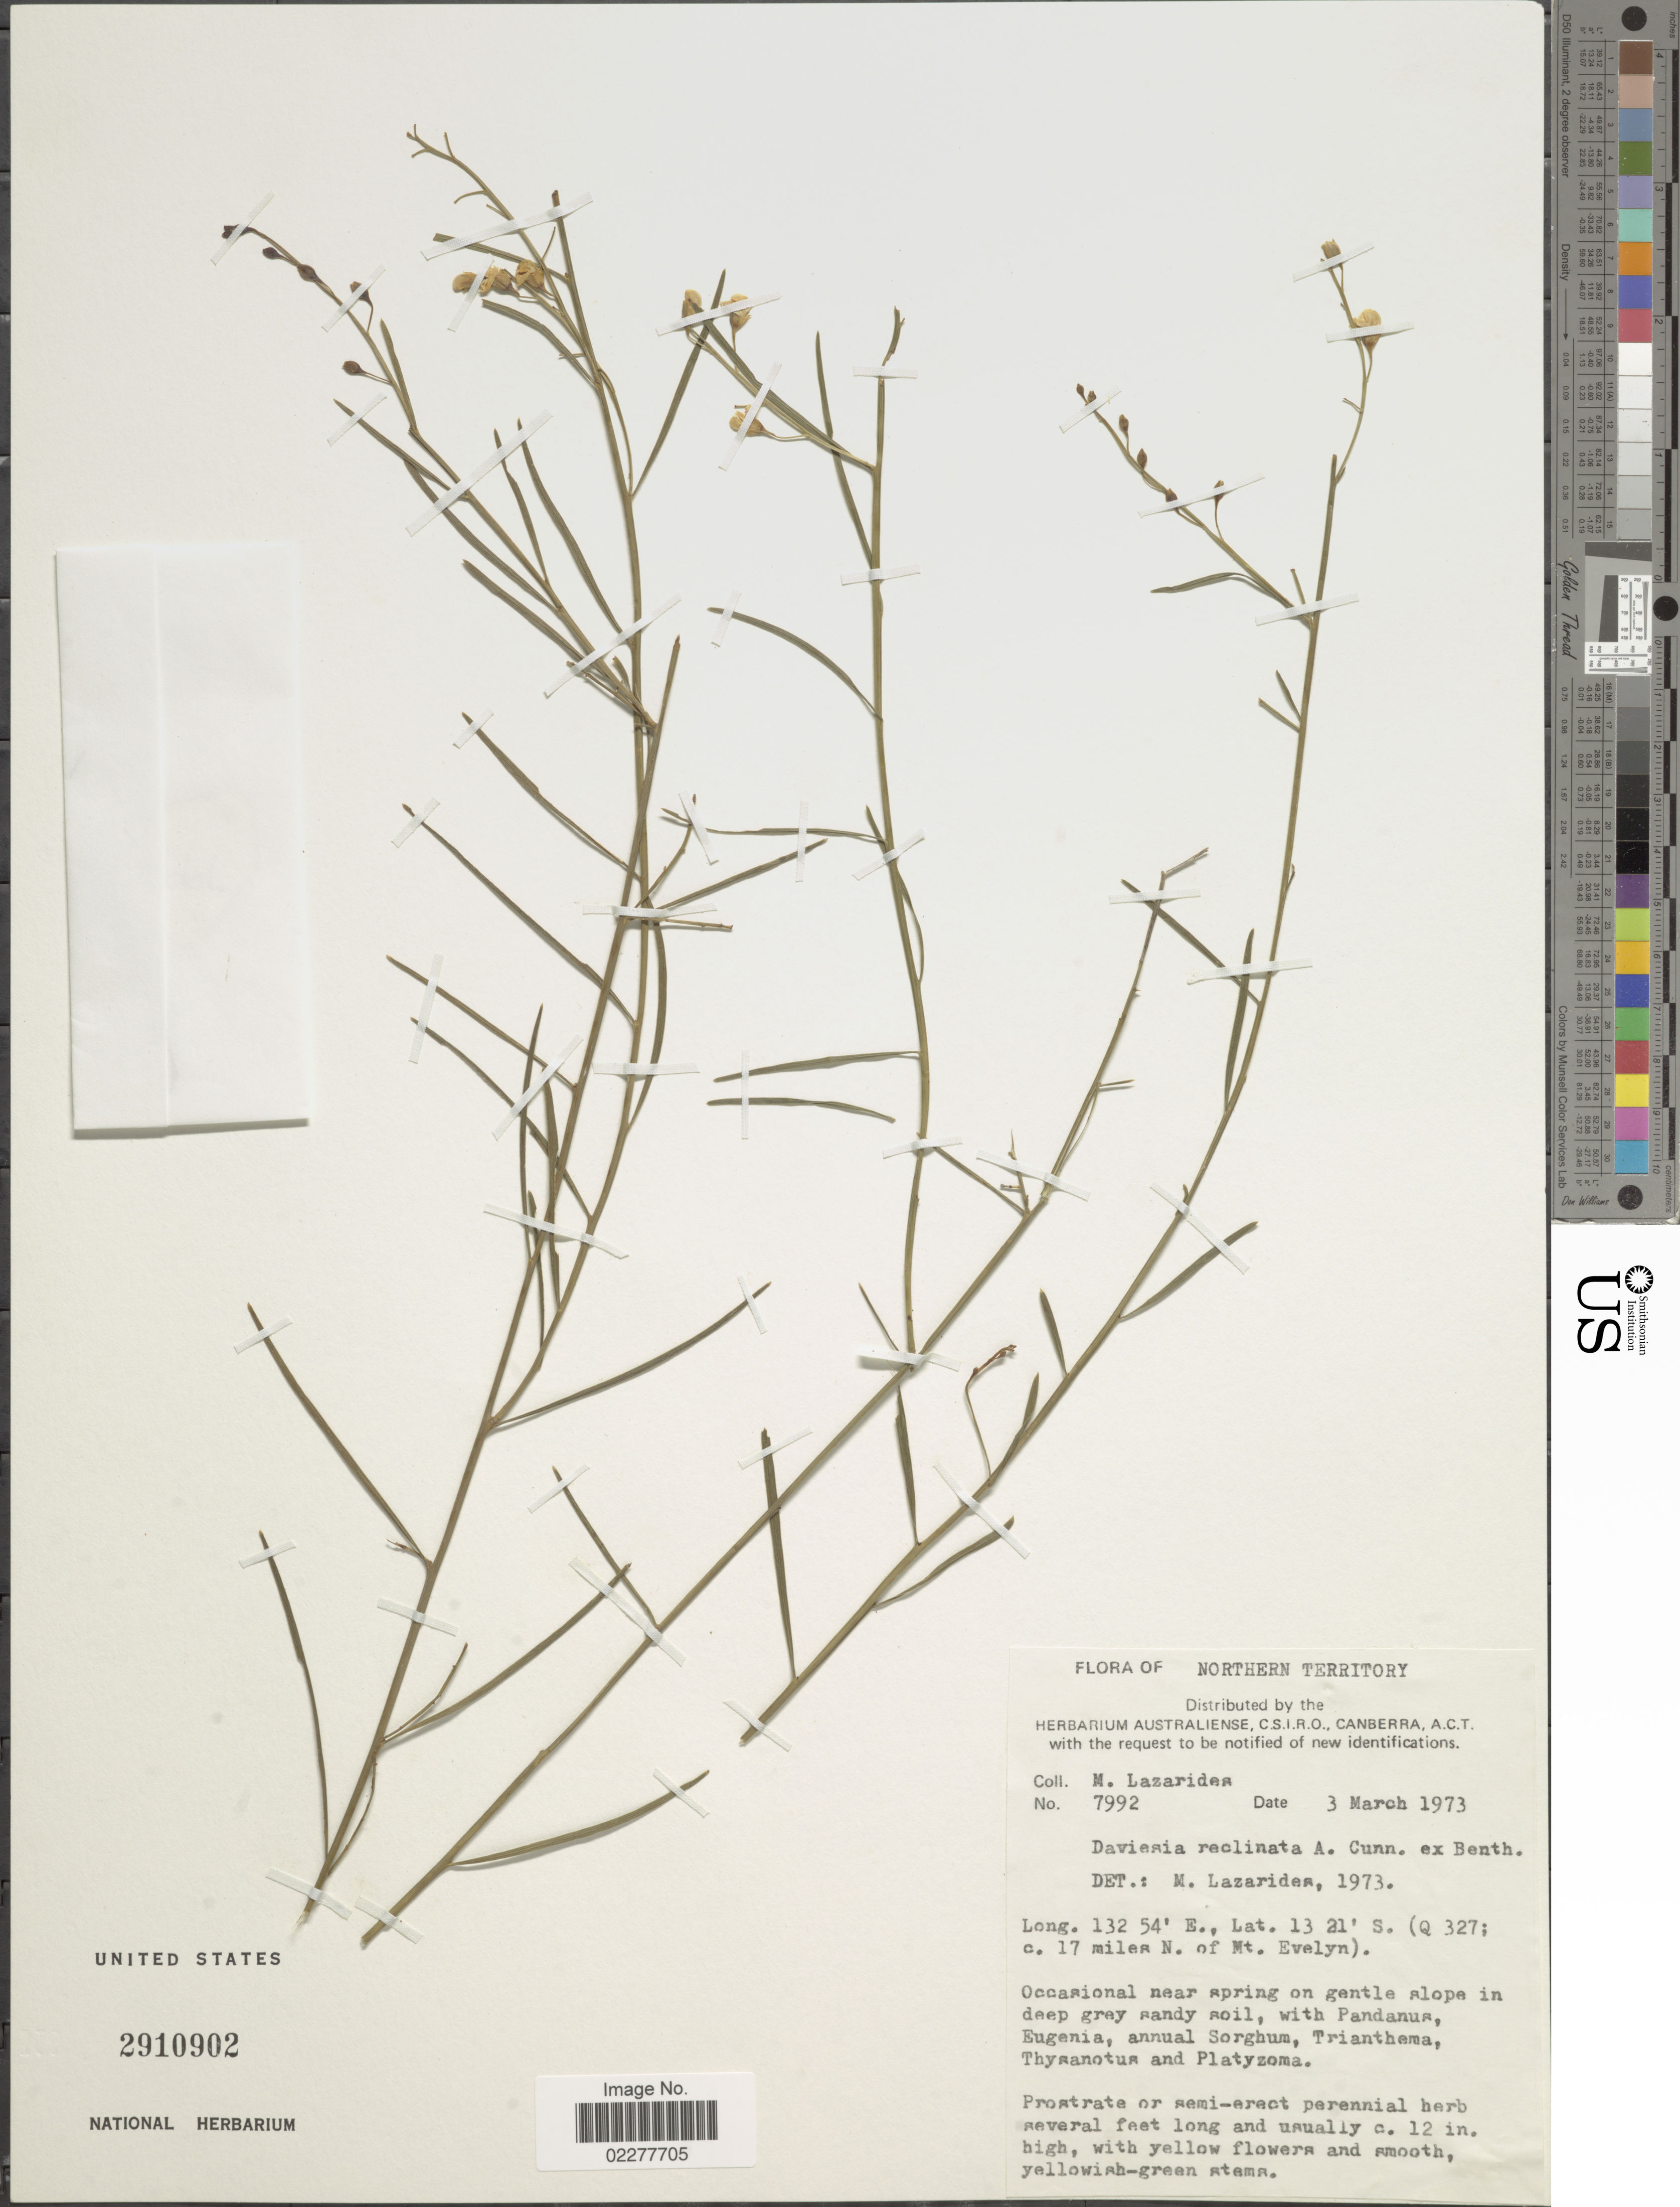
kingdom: Plantae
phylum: Tracheophyta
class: Magnoliopsida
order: Fabales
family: Fabaceae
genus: Daviesia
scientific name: Daviesia reclinata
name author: A. Cunn. ex Benth.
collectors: M. Lazarides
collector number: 7992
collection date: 1973-03-03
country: Australia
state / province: Northern Territory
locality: Occasional near spring on gentle slopes on deep grey sandy soil. (Q 327; c. 17 miles N. of Mt. Evelyn).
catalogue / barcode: US 2910902